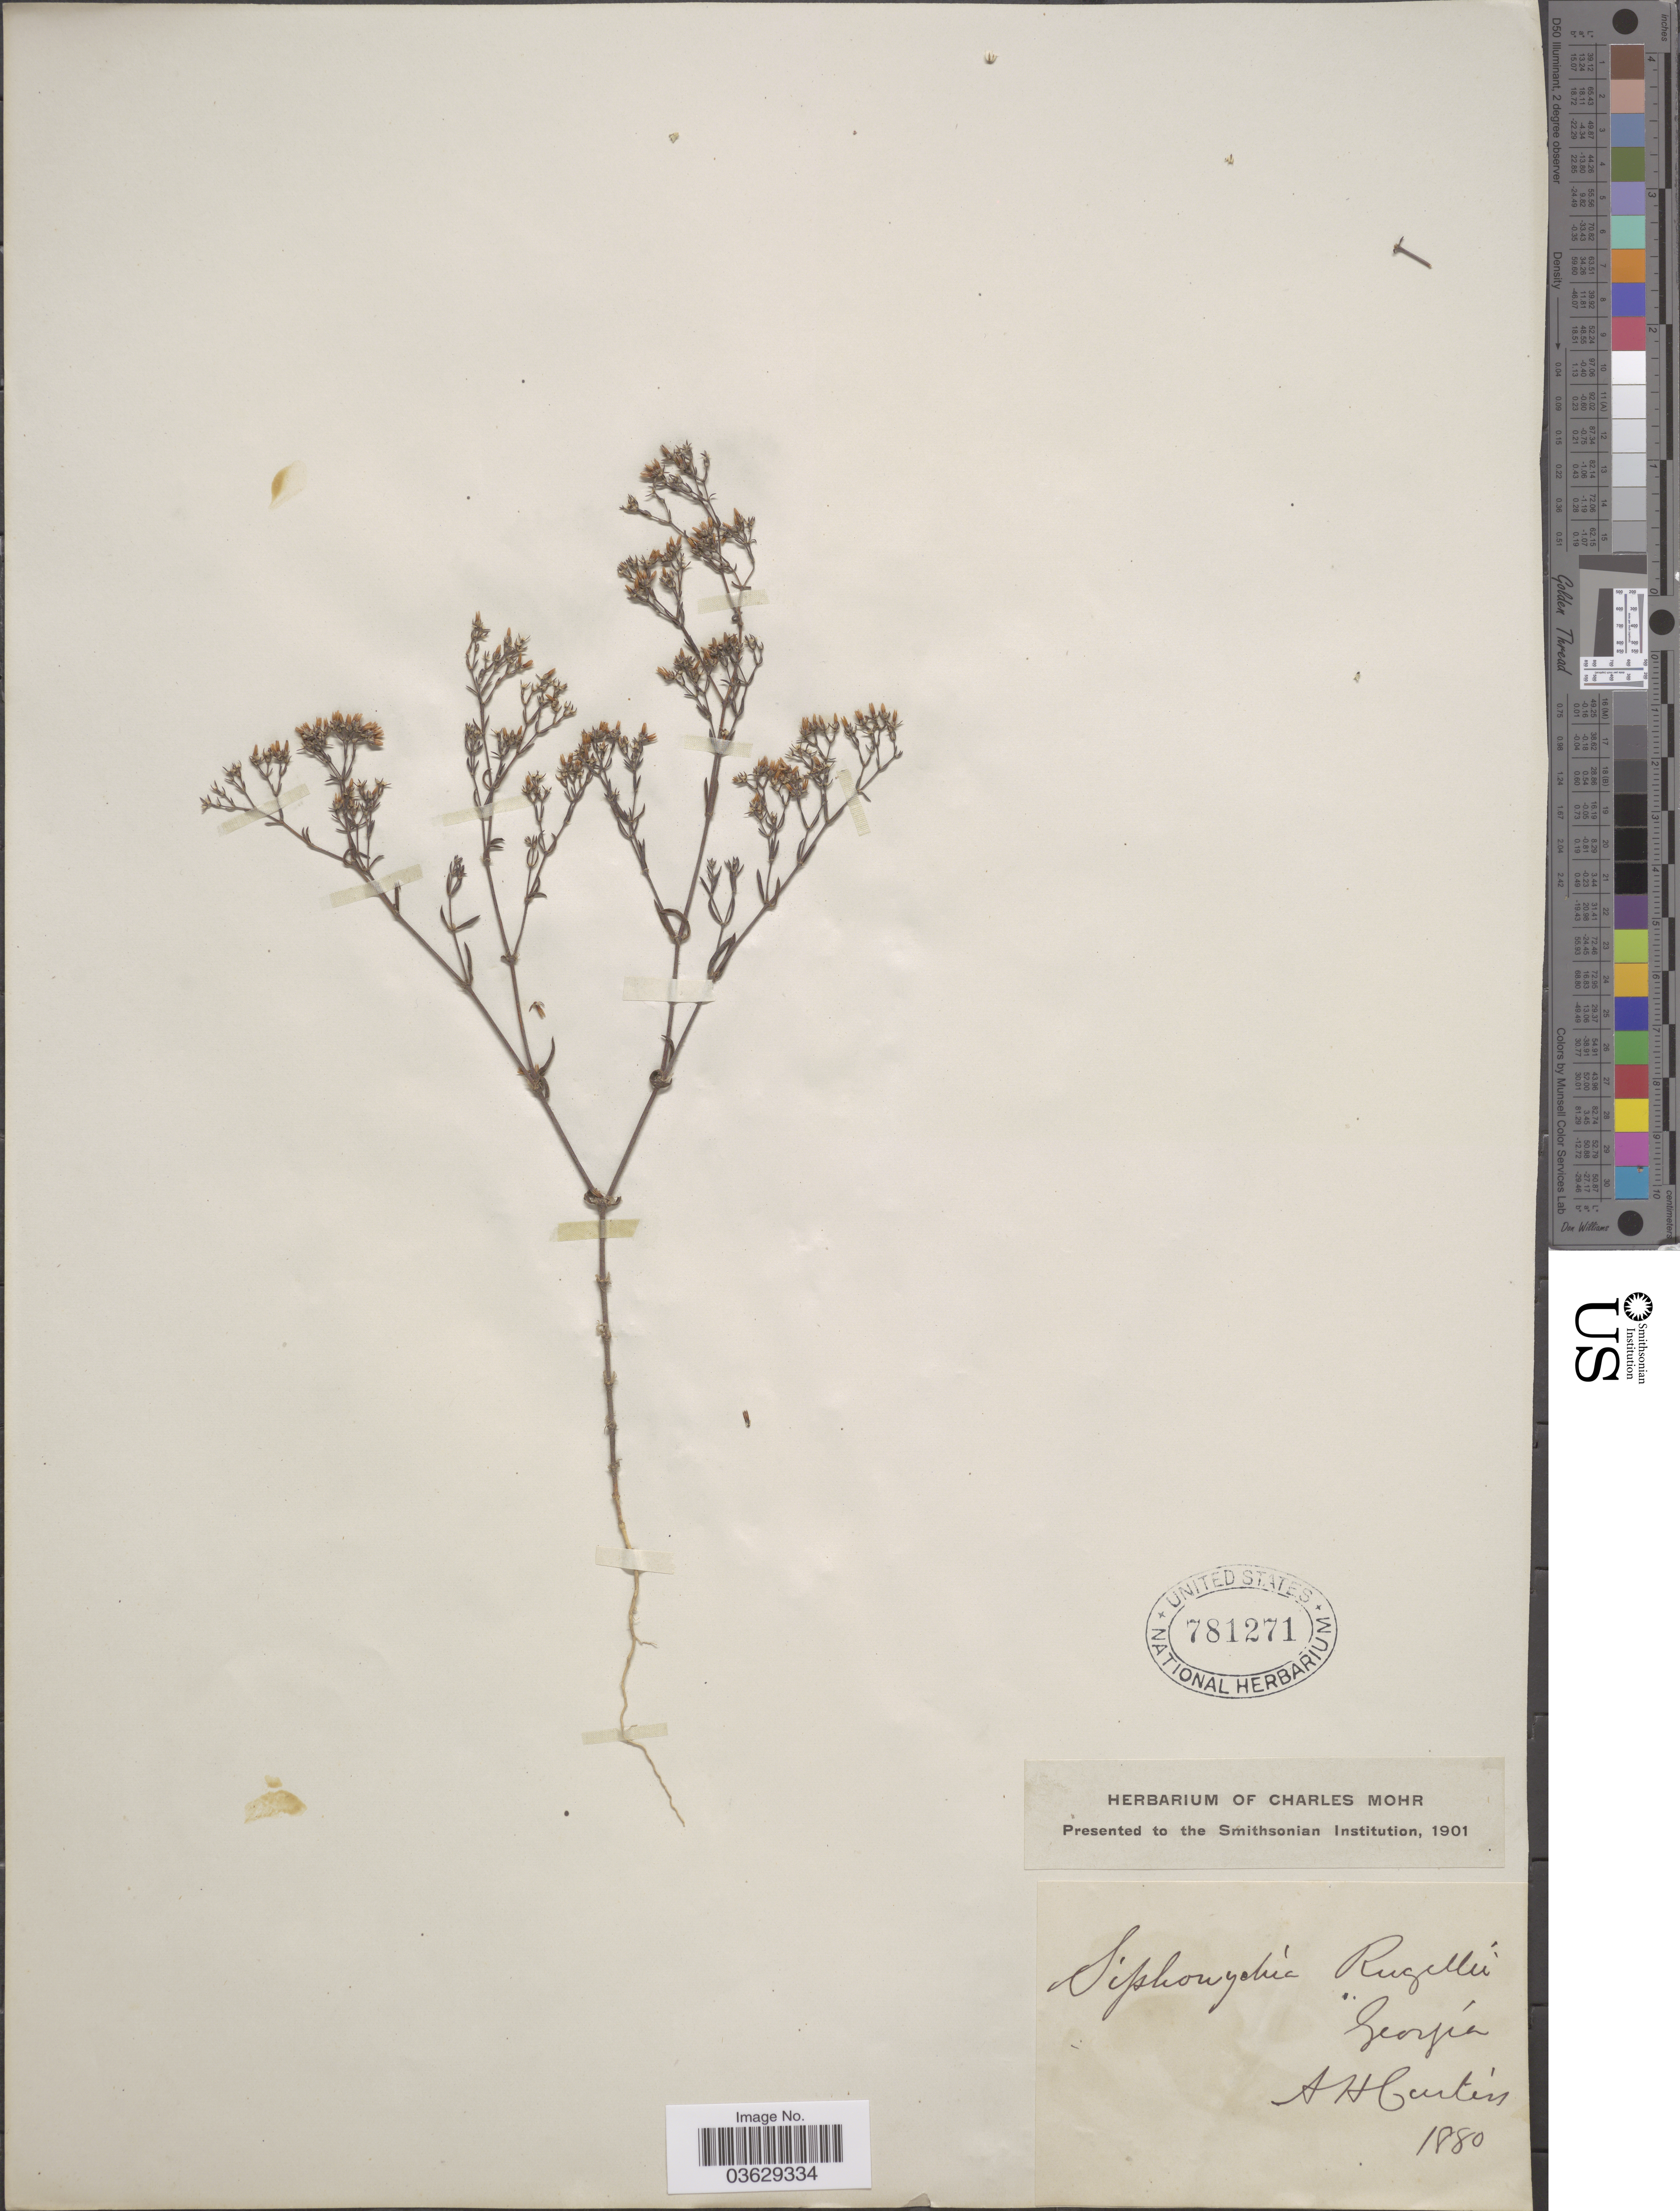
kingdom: Plantae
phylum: Tracheophyta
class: Magnoliopsida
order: Caryophyllales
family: Caryophyllaceae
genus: Paronychia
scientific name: Paronychia rugelii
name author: (Chapm.) Shuttlew. ex Chapm.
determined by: Strong, Mark T., (BOT), Smithsonian Institution - National Museum of Natural History (UNITED STATES)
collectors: A. H. Curtiss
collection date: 1880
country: United States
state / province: Georgia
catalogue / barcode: US 781271